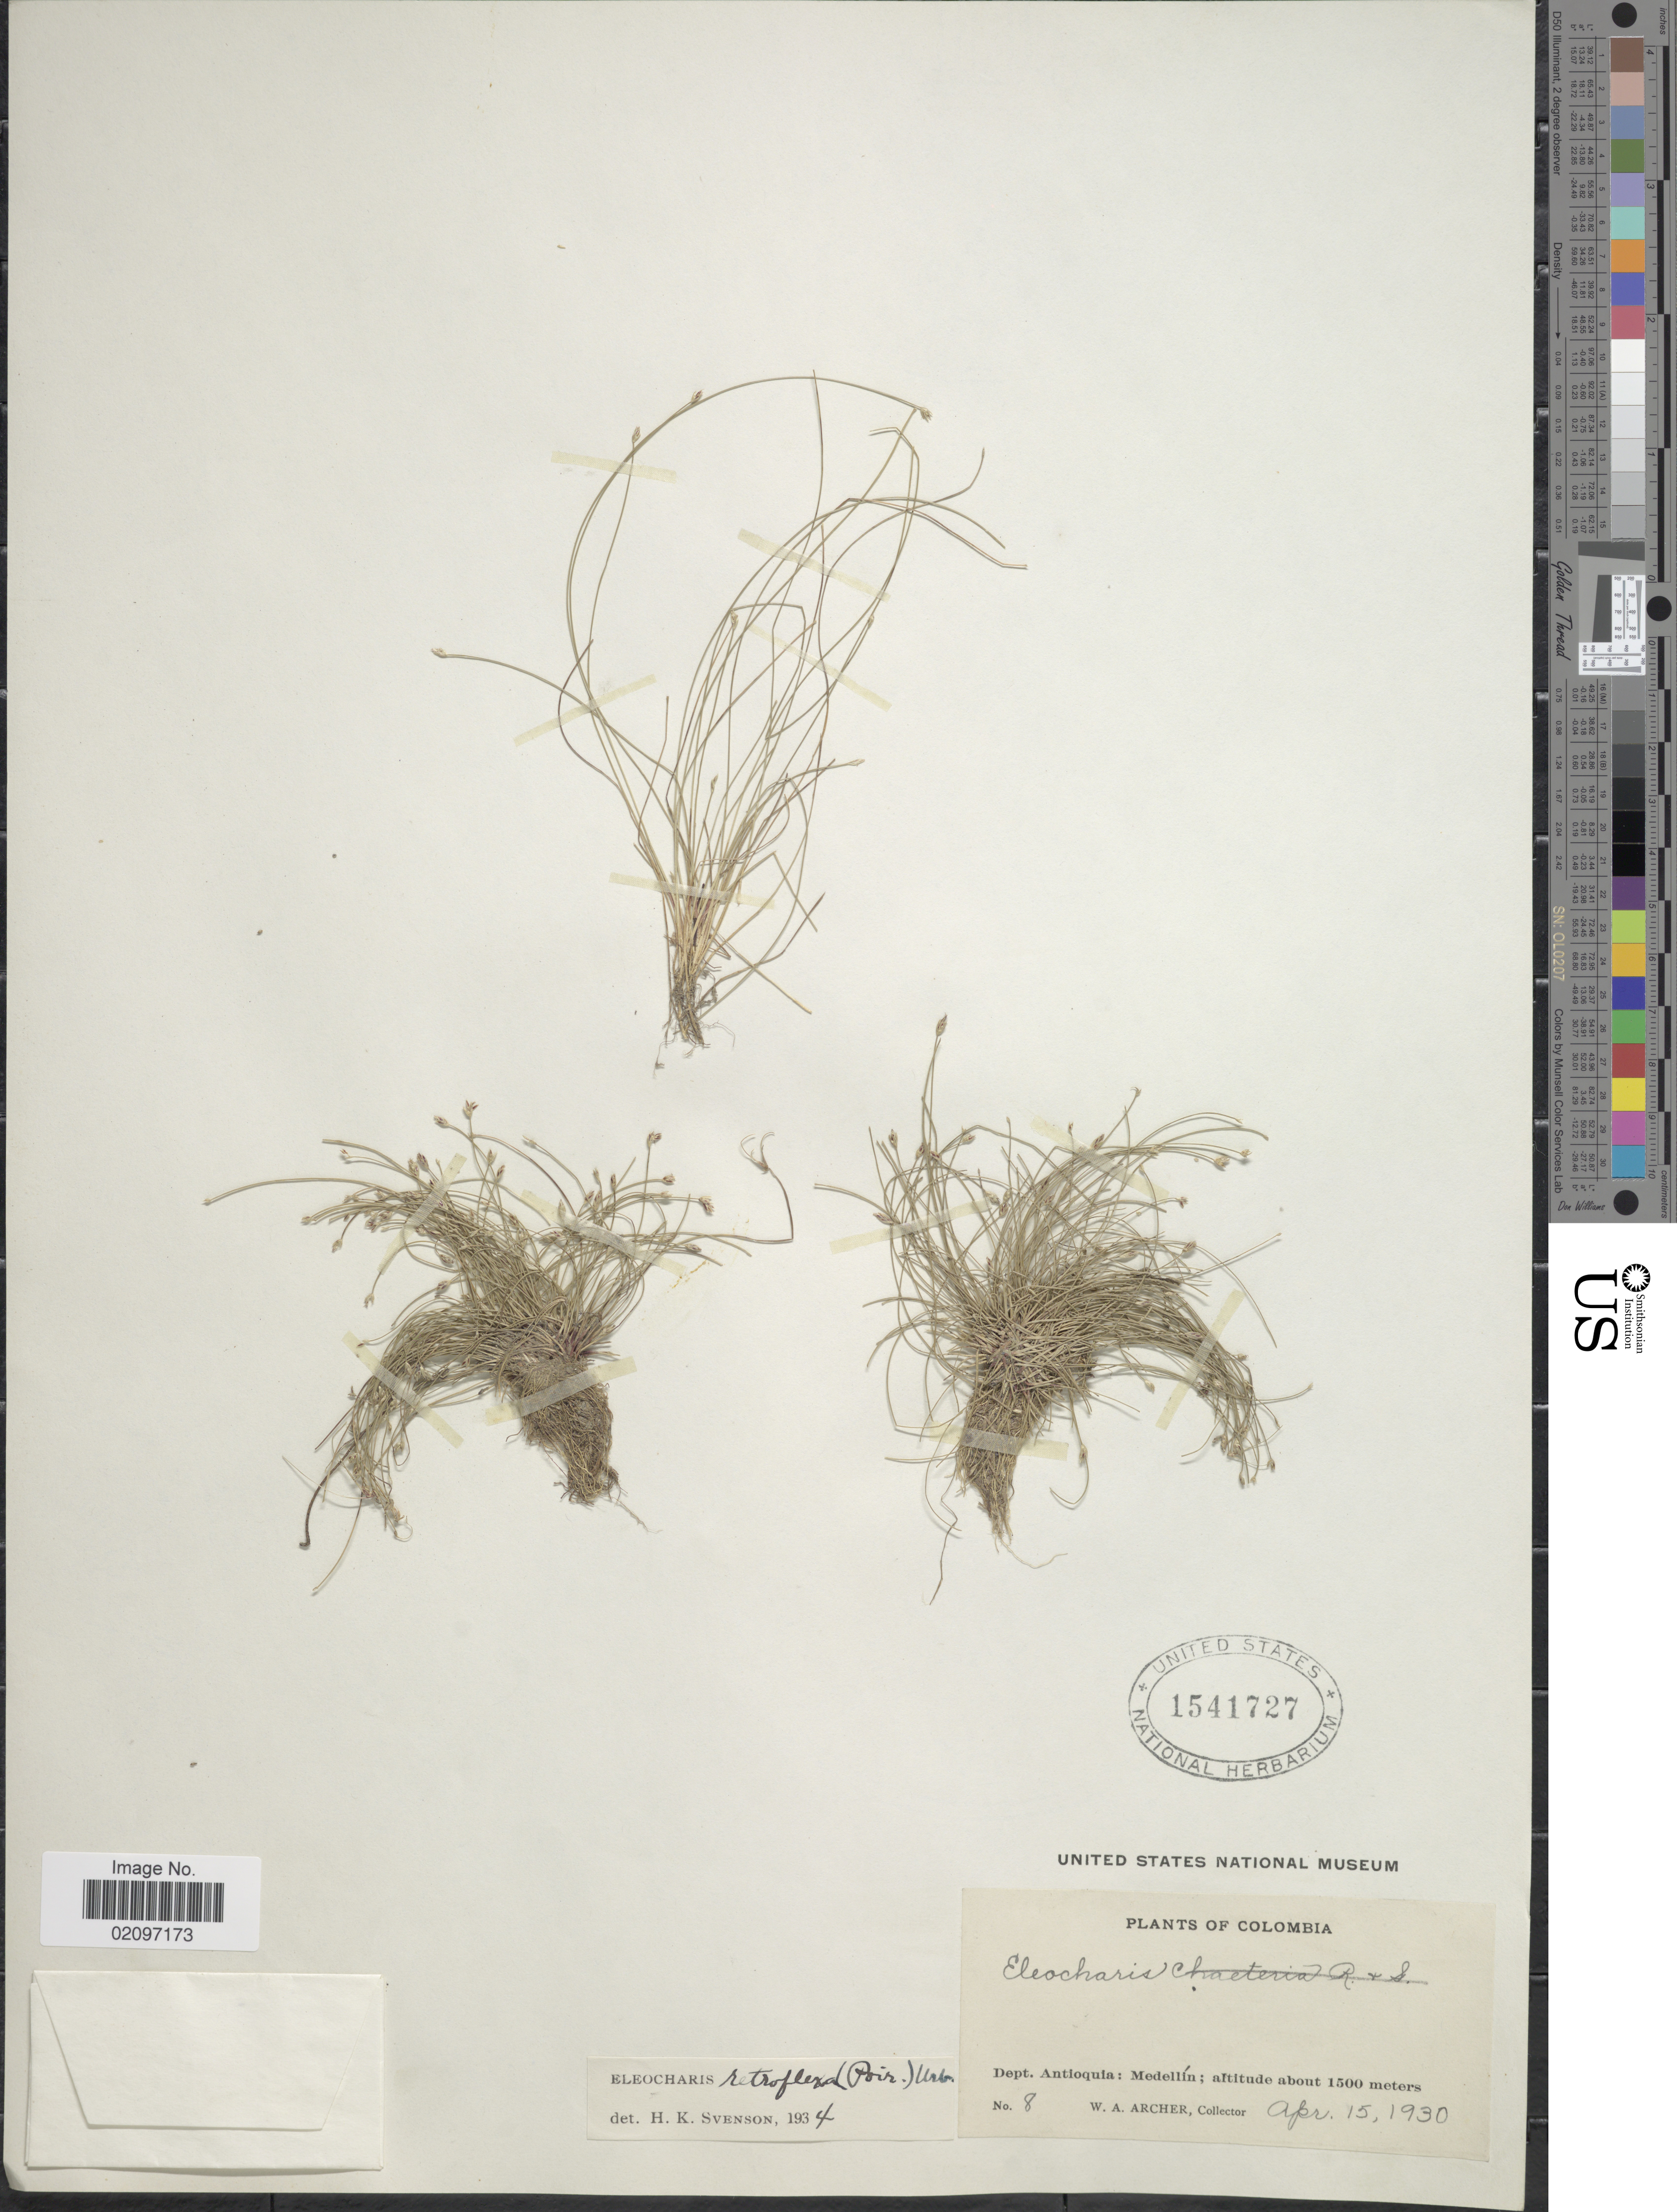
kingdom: Plantae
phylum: Tracheophyta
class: Liliopsida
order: Poales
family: Cyperaceae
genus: Eleocharis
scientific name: Eleocharis retroflexa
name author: (Poir.) Urb.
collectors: W. A. Archer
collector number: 8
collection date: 1930-04-15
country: Colombia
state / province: Antioquia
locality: Dept. Antioquia: Medellin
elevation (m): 1500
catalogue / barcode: US 1541727